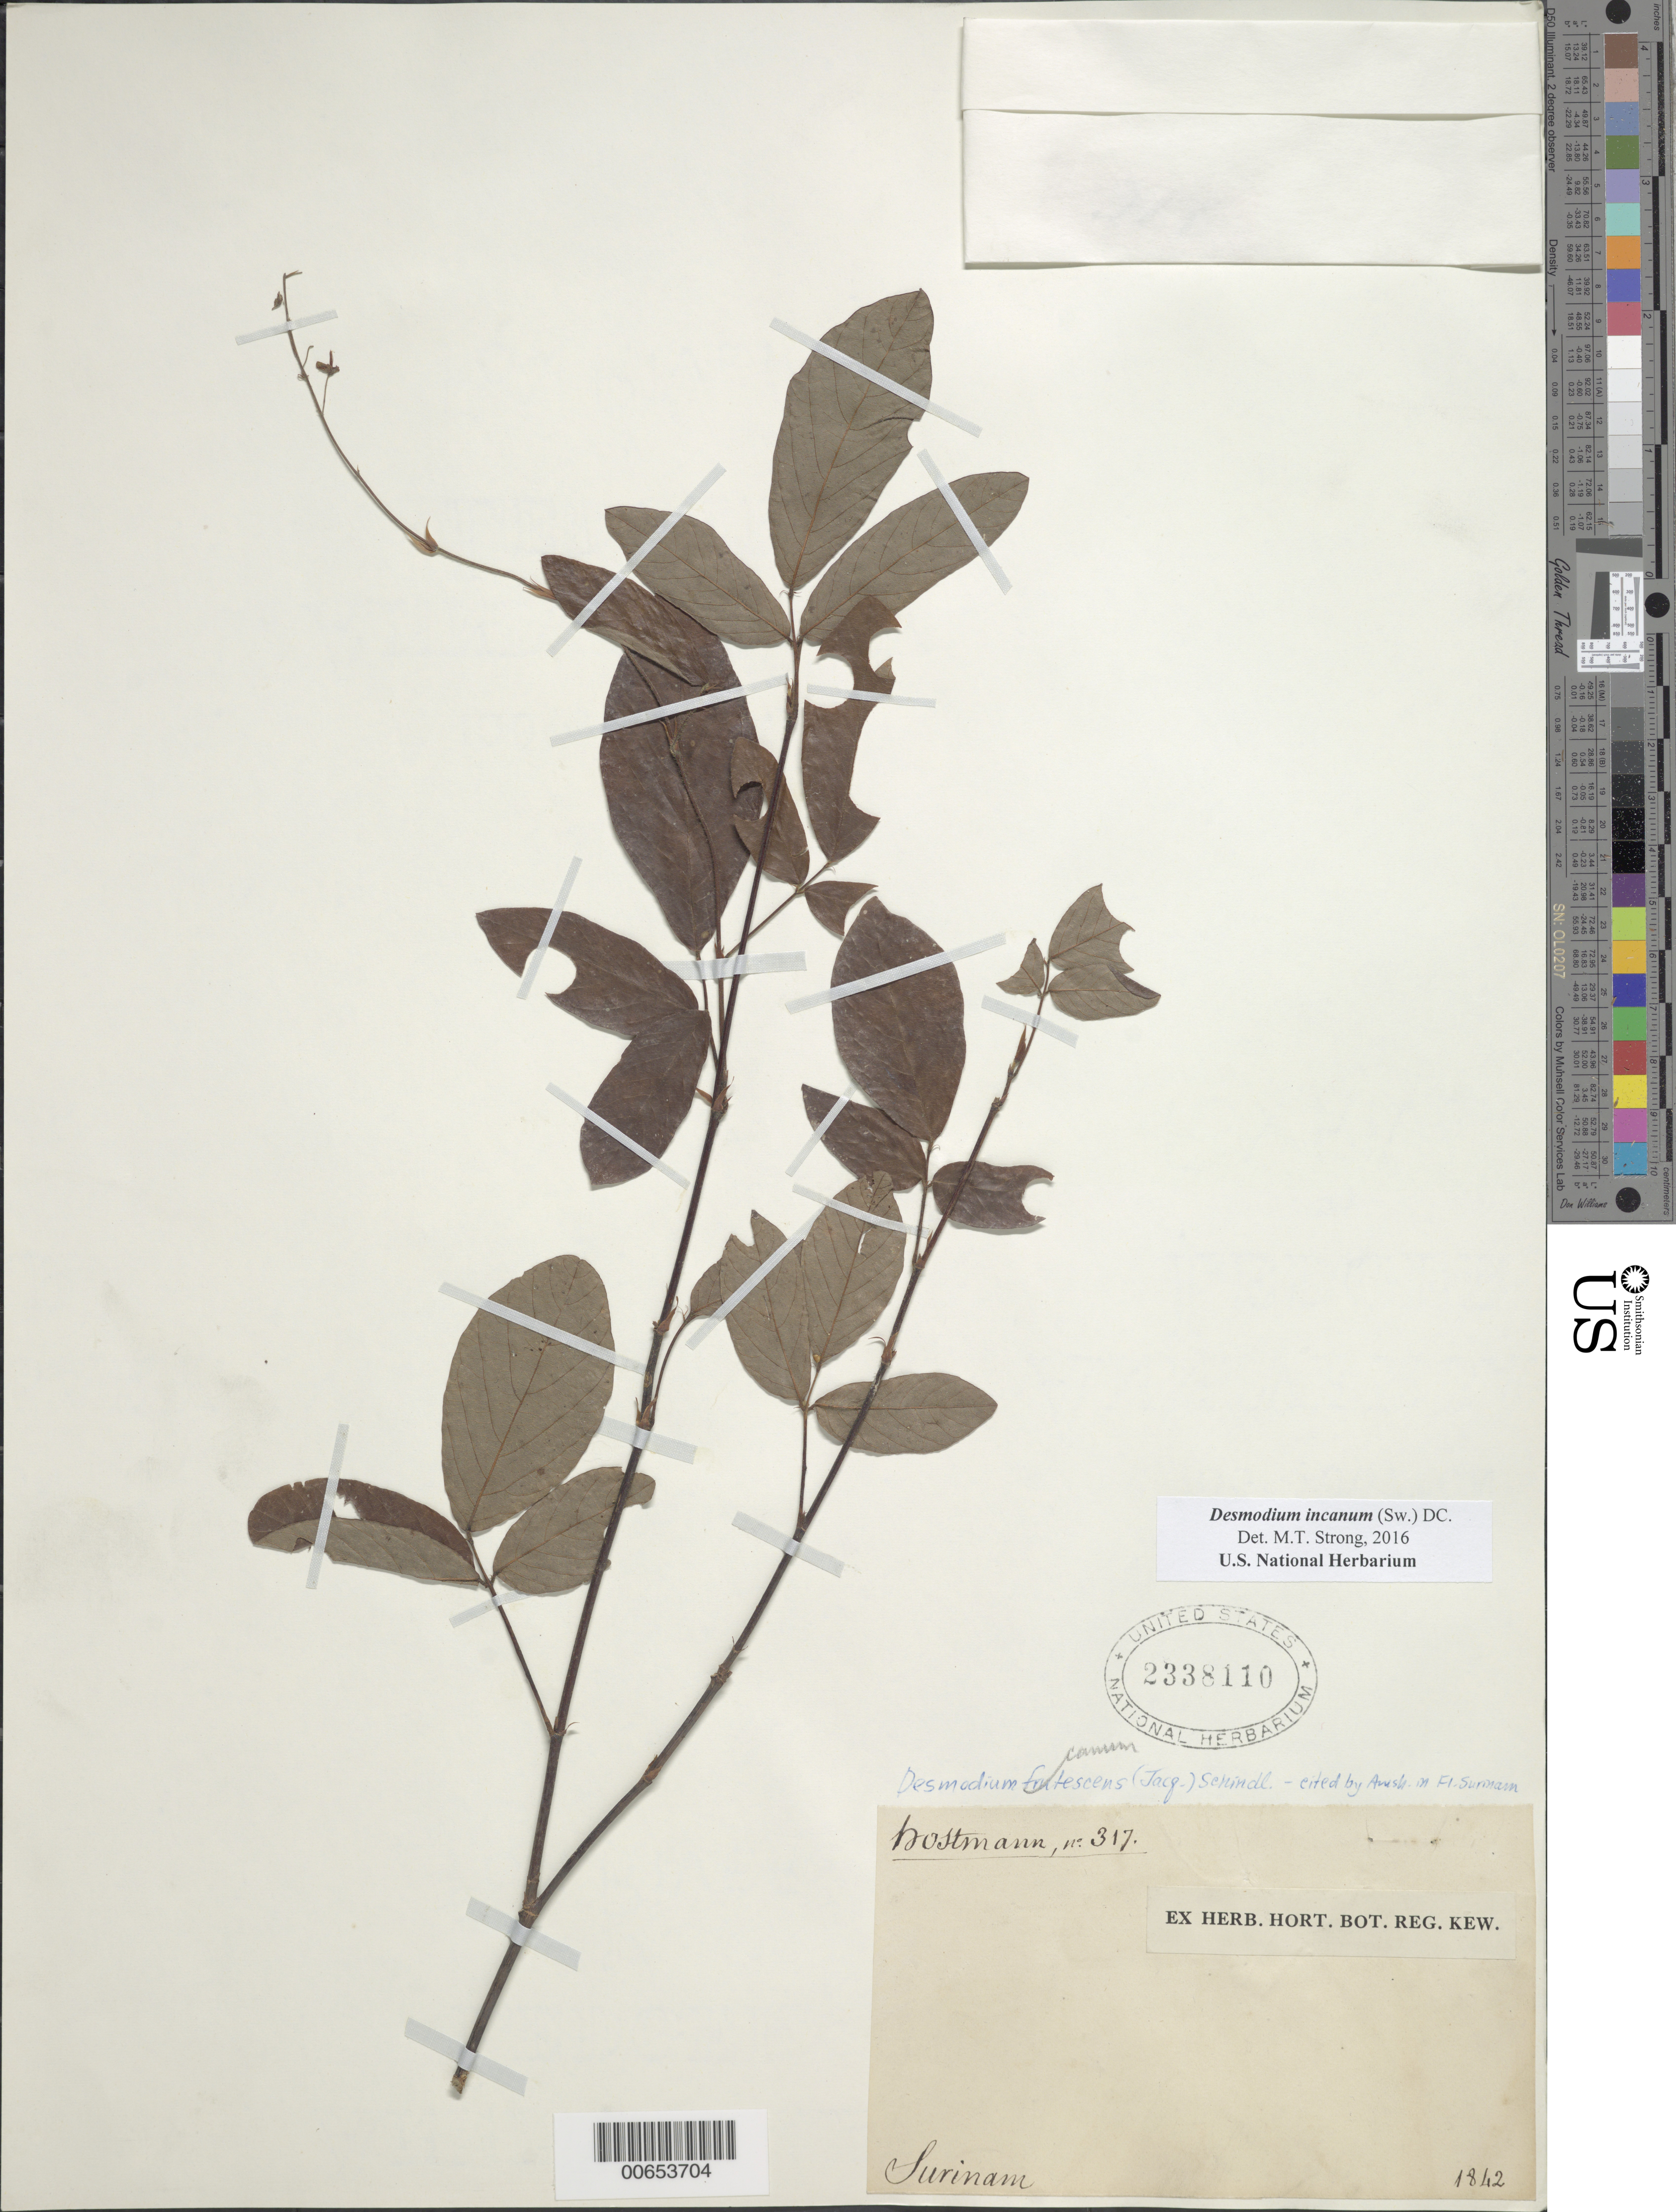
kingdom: Plantae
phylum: Tracheophyta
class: Magnoliopsida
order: Fabales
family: Fabaceae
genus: Desmodium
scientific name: Desmodium incanum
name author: (Sw.) DC.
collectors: F. Hostmann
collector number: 317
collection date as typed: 1842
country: Suriname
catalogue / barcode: US 2338110